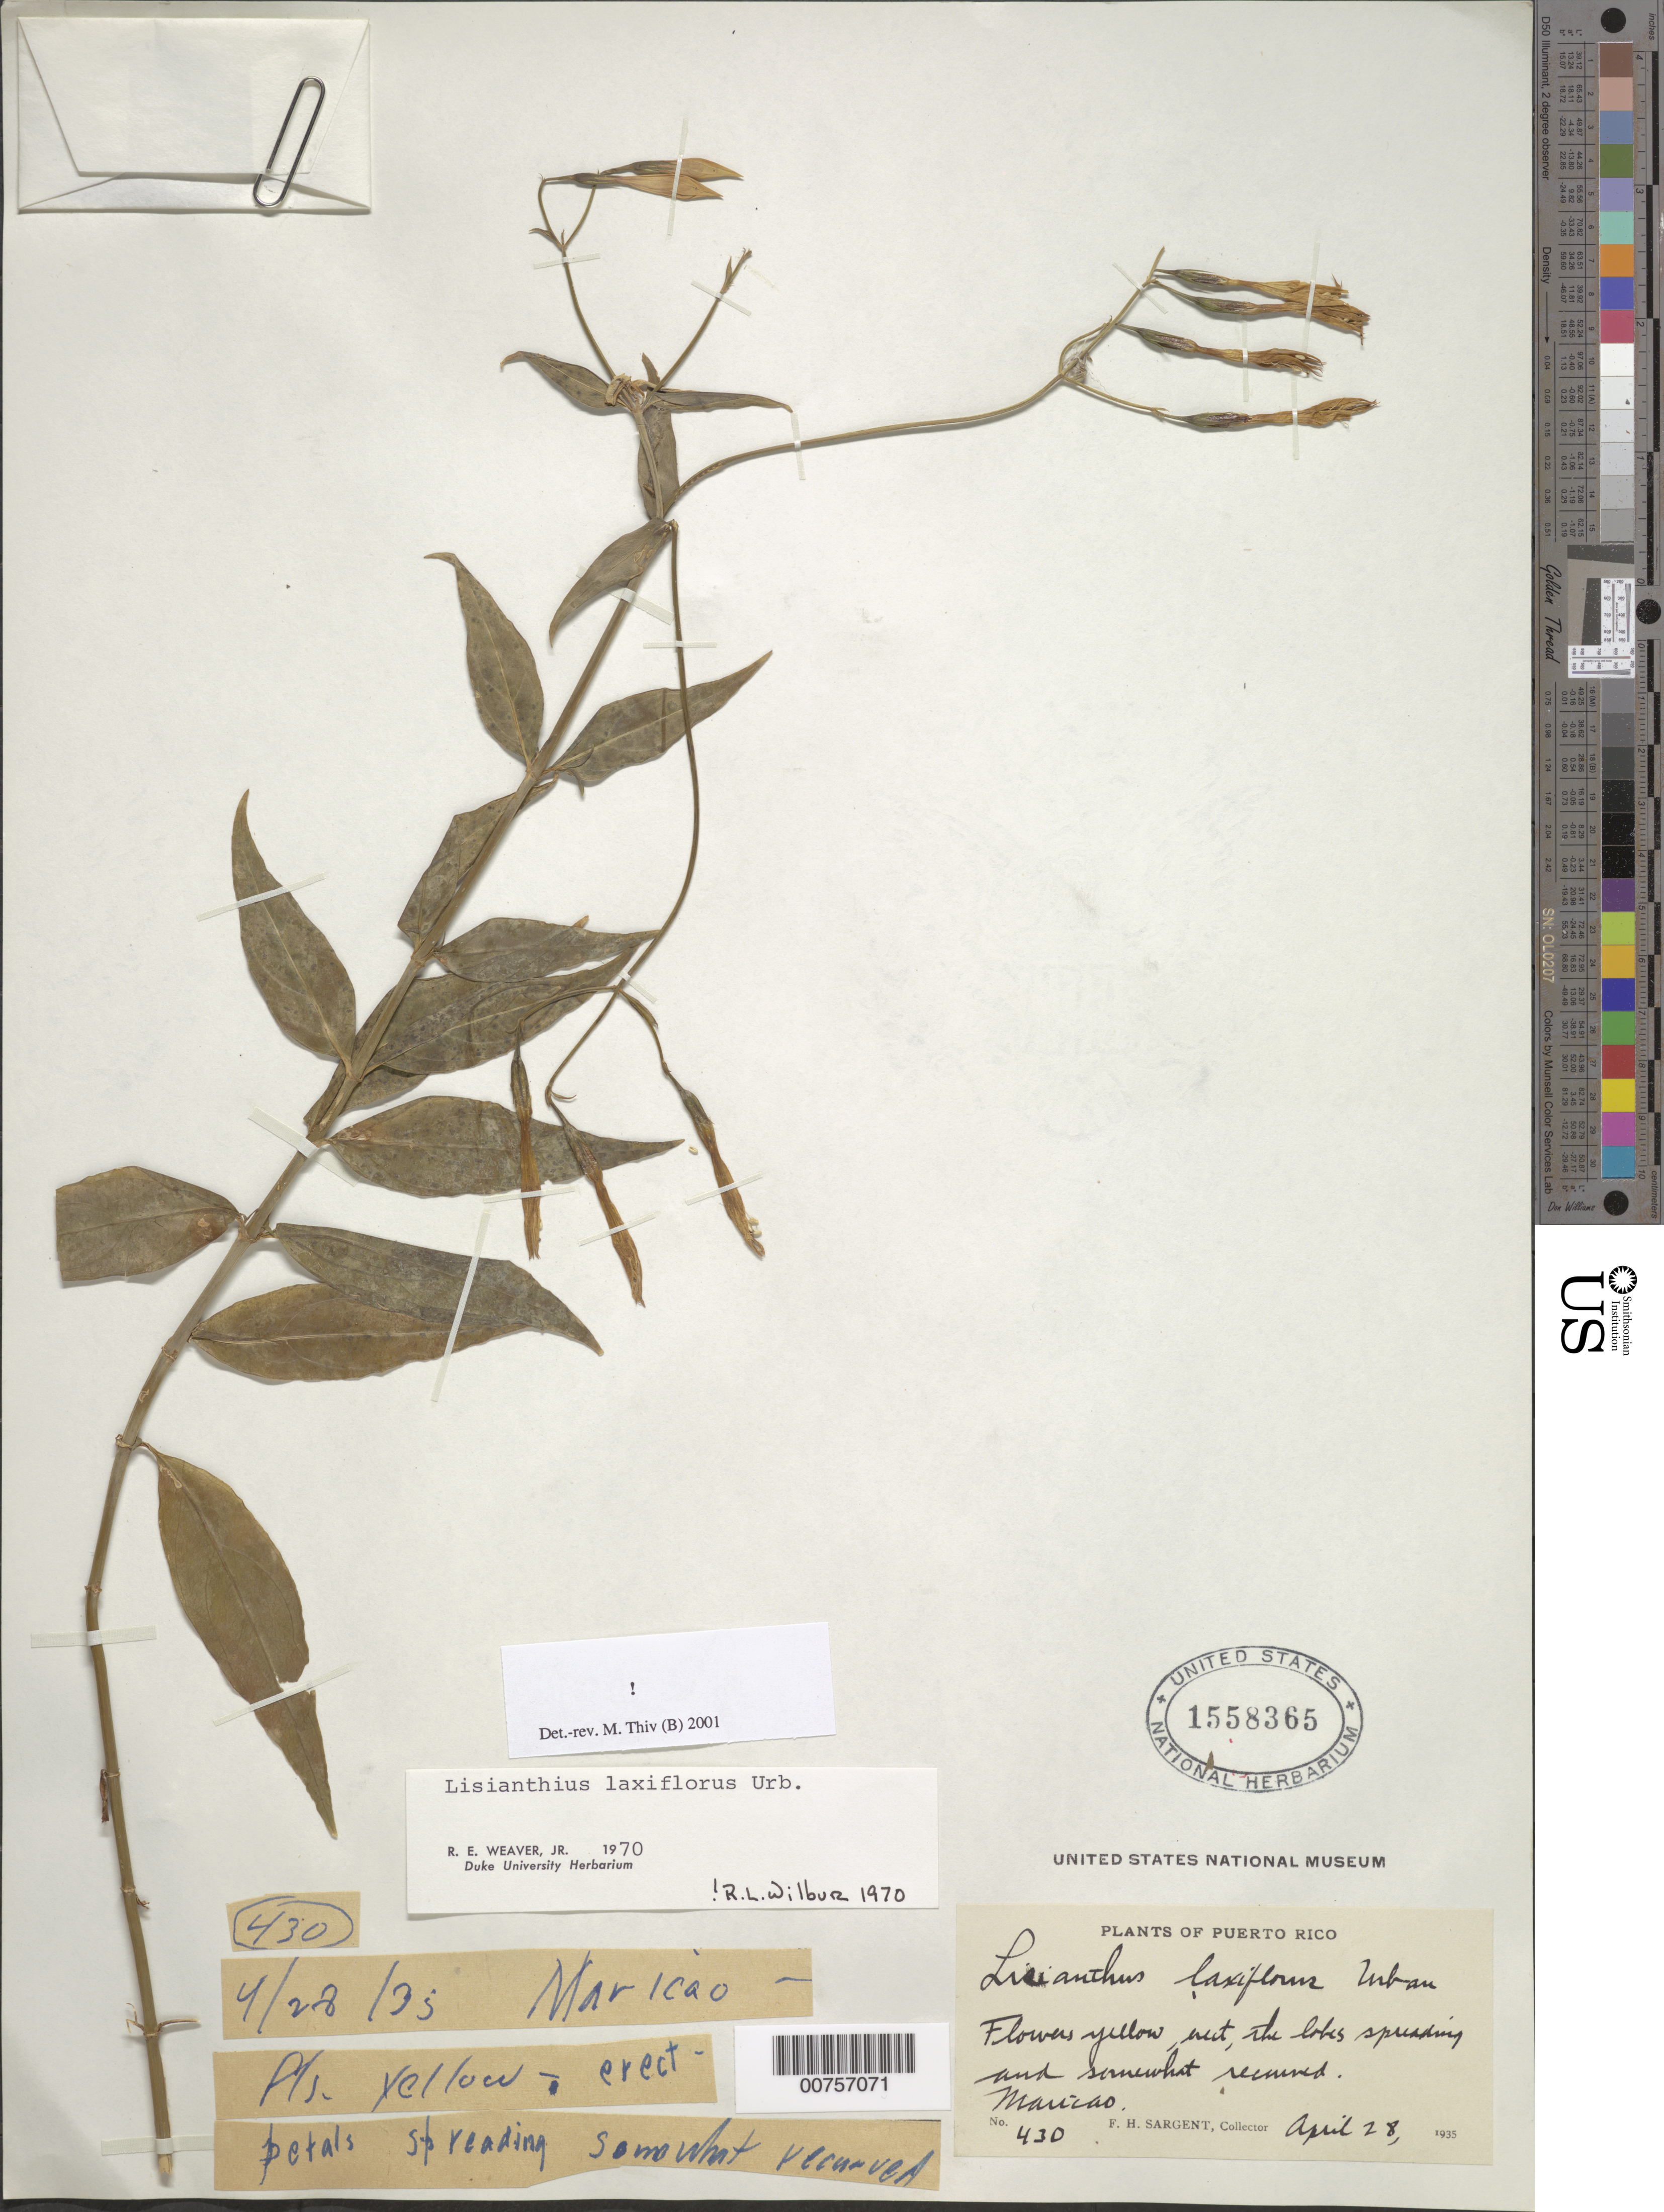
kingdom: Plantae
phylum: Tracheophyta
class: Magnoliopsida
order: Gentianales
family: Gentianaceae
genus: Lisianthius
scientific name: Lisianthius laxiflorus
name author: Urb.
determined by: Thiv, M.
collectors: F. H. Sargent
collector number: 430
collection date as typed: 28 Apr 1935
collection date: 1935-04-28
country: Puerto Rico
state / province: Maricao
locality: Maricao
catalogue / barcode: US 1558365